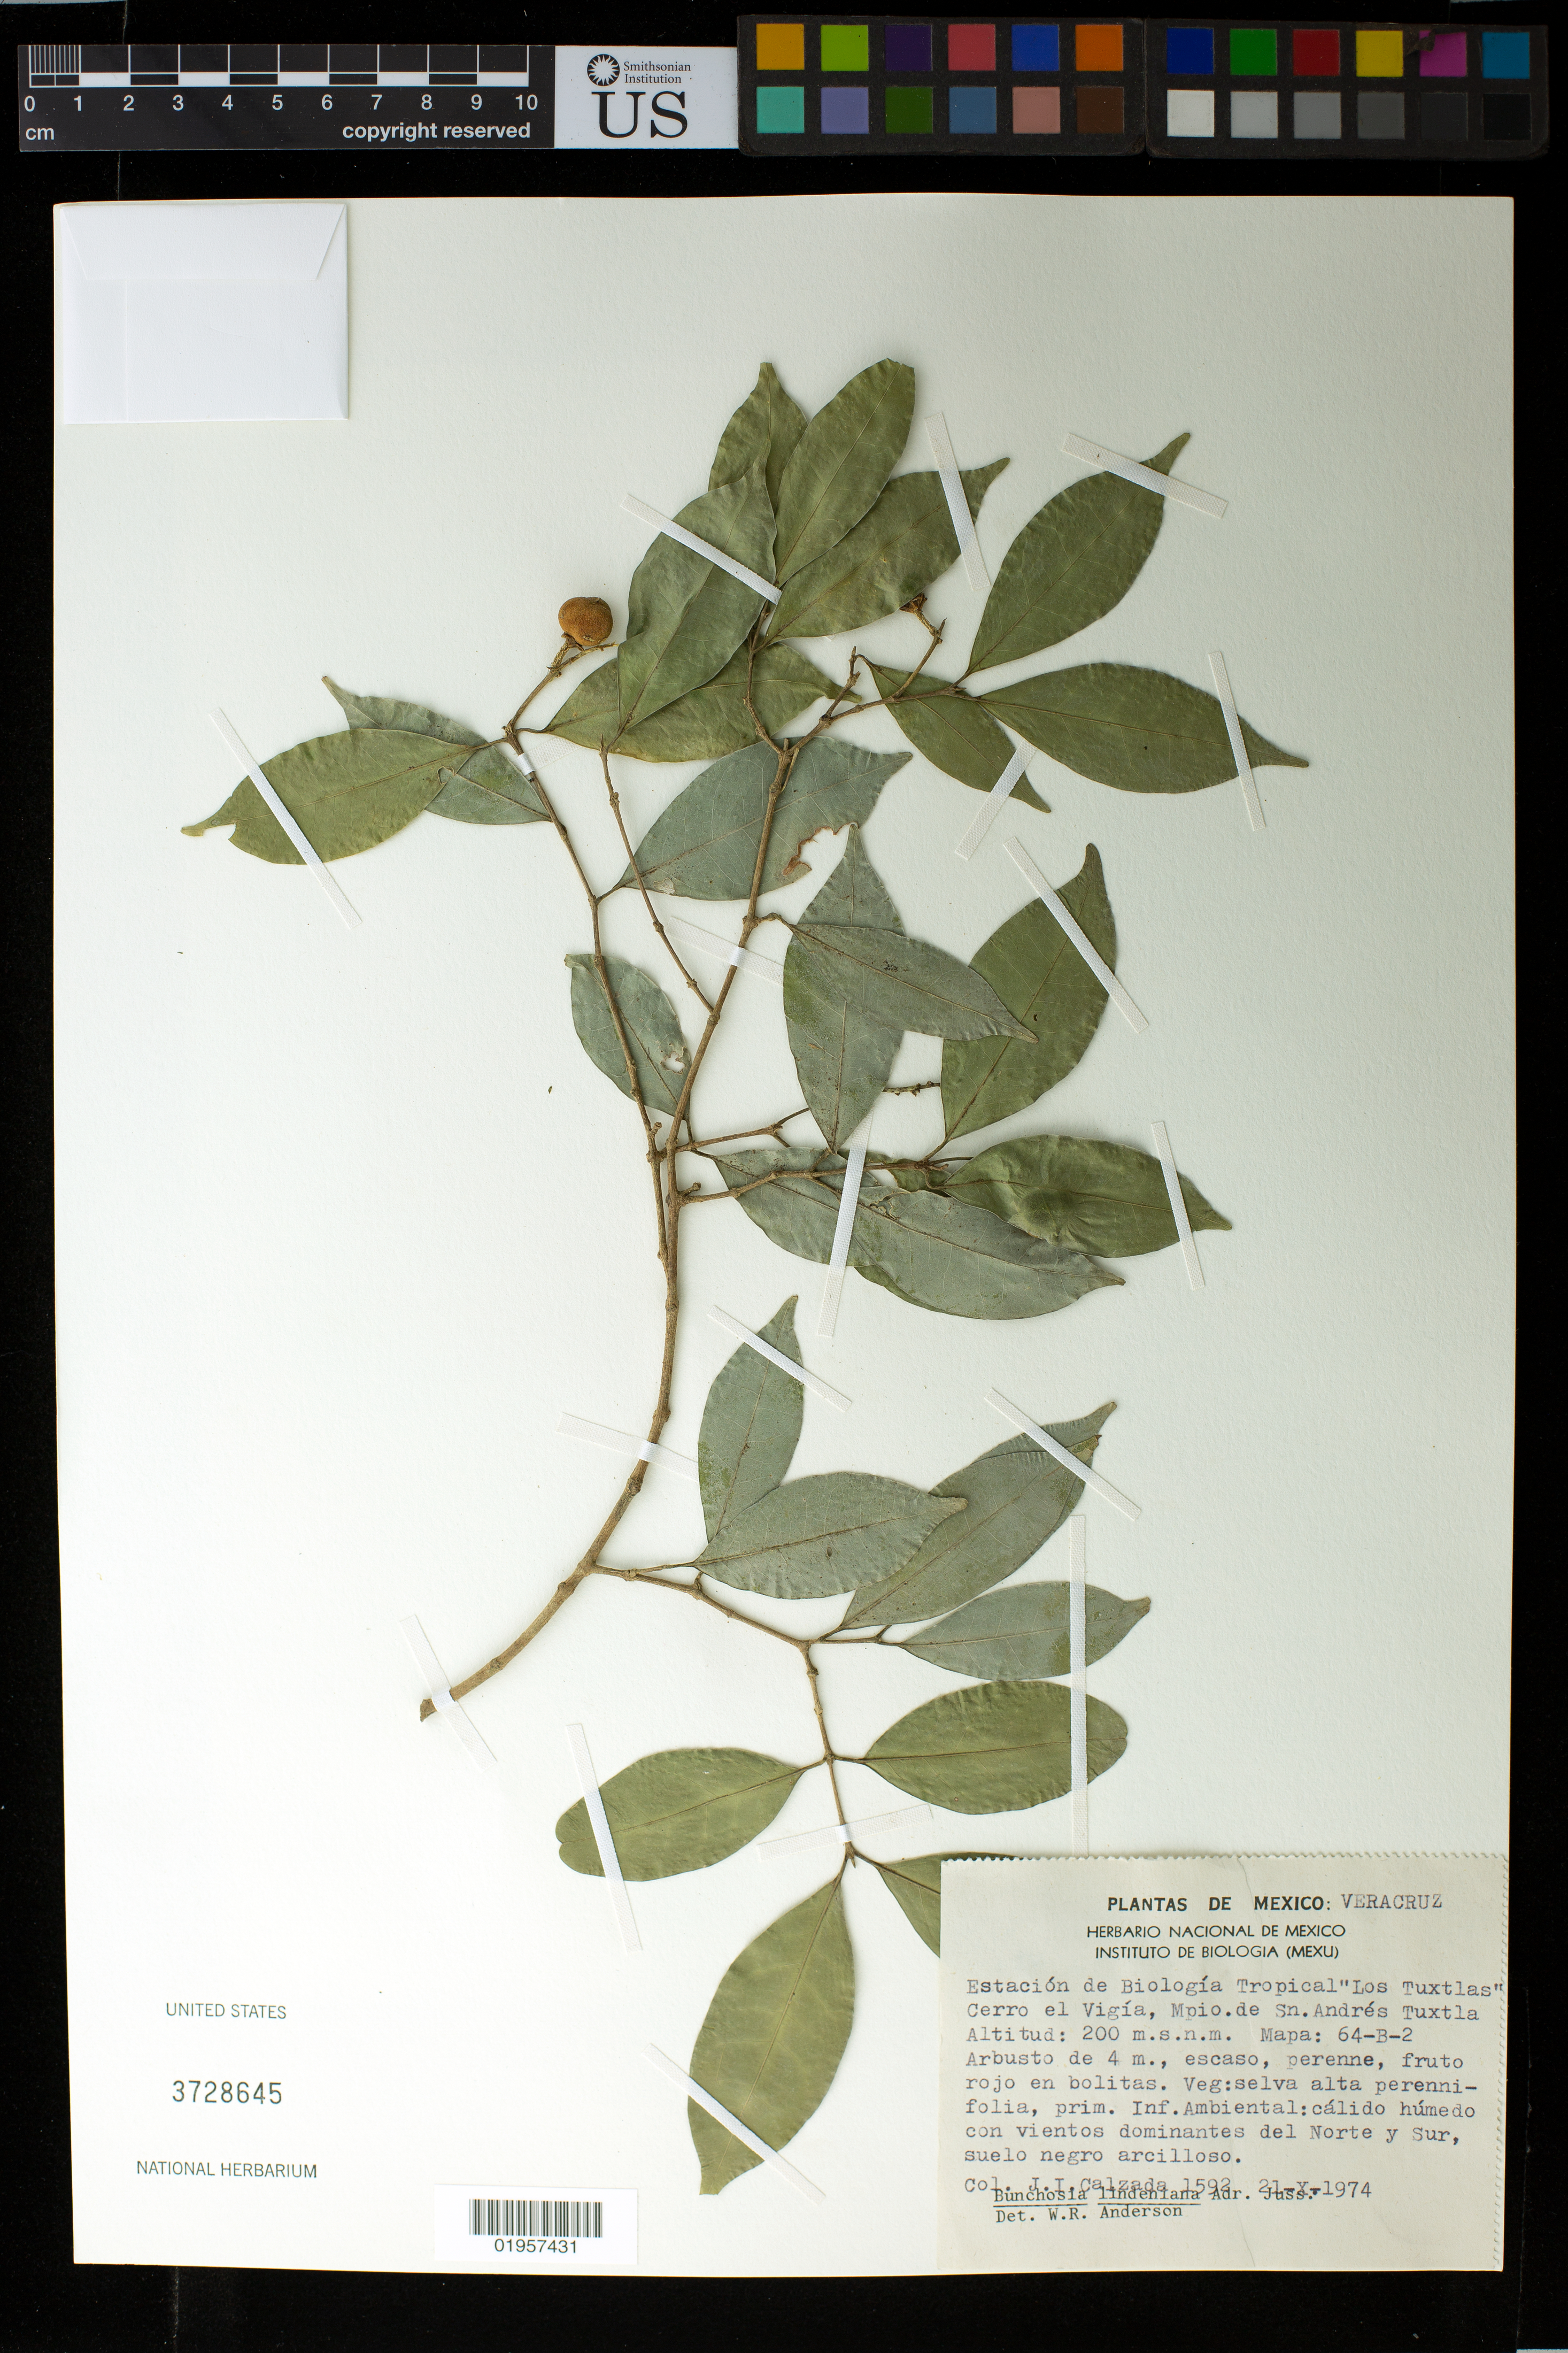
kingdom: Plantae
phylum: Tracheophyta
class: Magnoliopsida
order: Malpighiales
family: Malpighiaceae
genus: Bunchosia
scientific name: Bunchosia lindeniana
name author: A. Juss.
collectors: J. I. Calzada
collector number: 1592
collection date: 1974-10-21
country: Mexico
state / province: Veracruz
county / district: San Andrés Tuxtla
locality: Estacion de Biologia Tropical "Los Tuxtlas" Cerro el Vigia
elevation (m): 200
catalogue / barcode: US 3728645